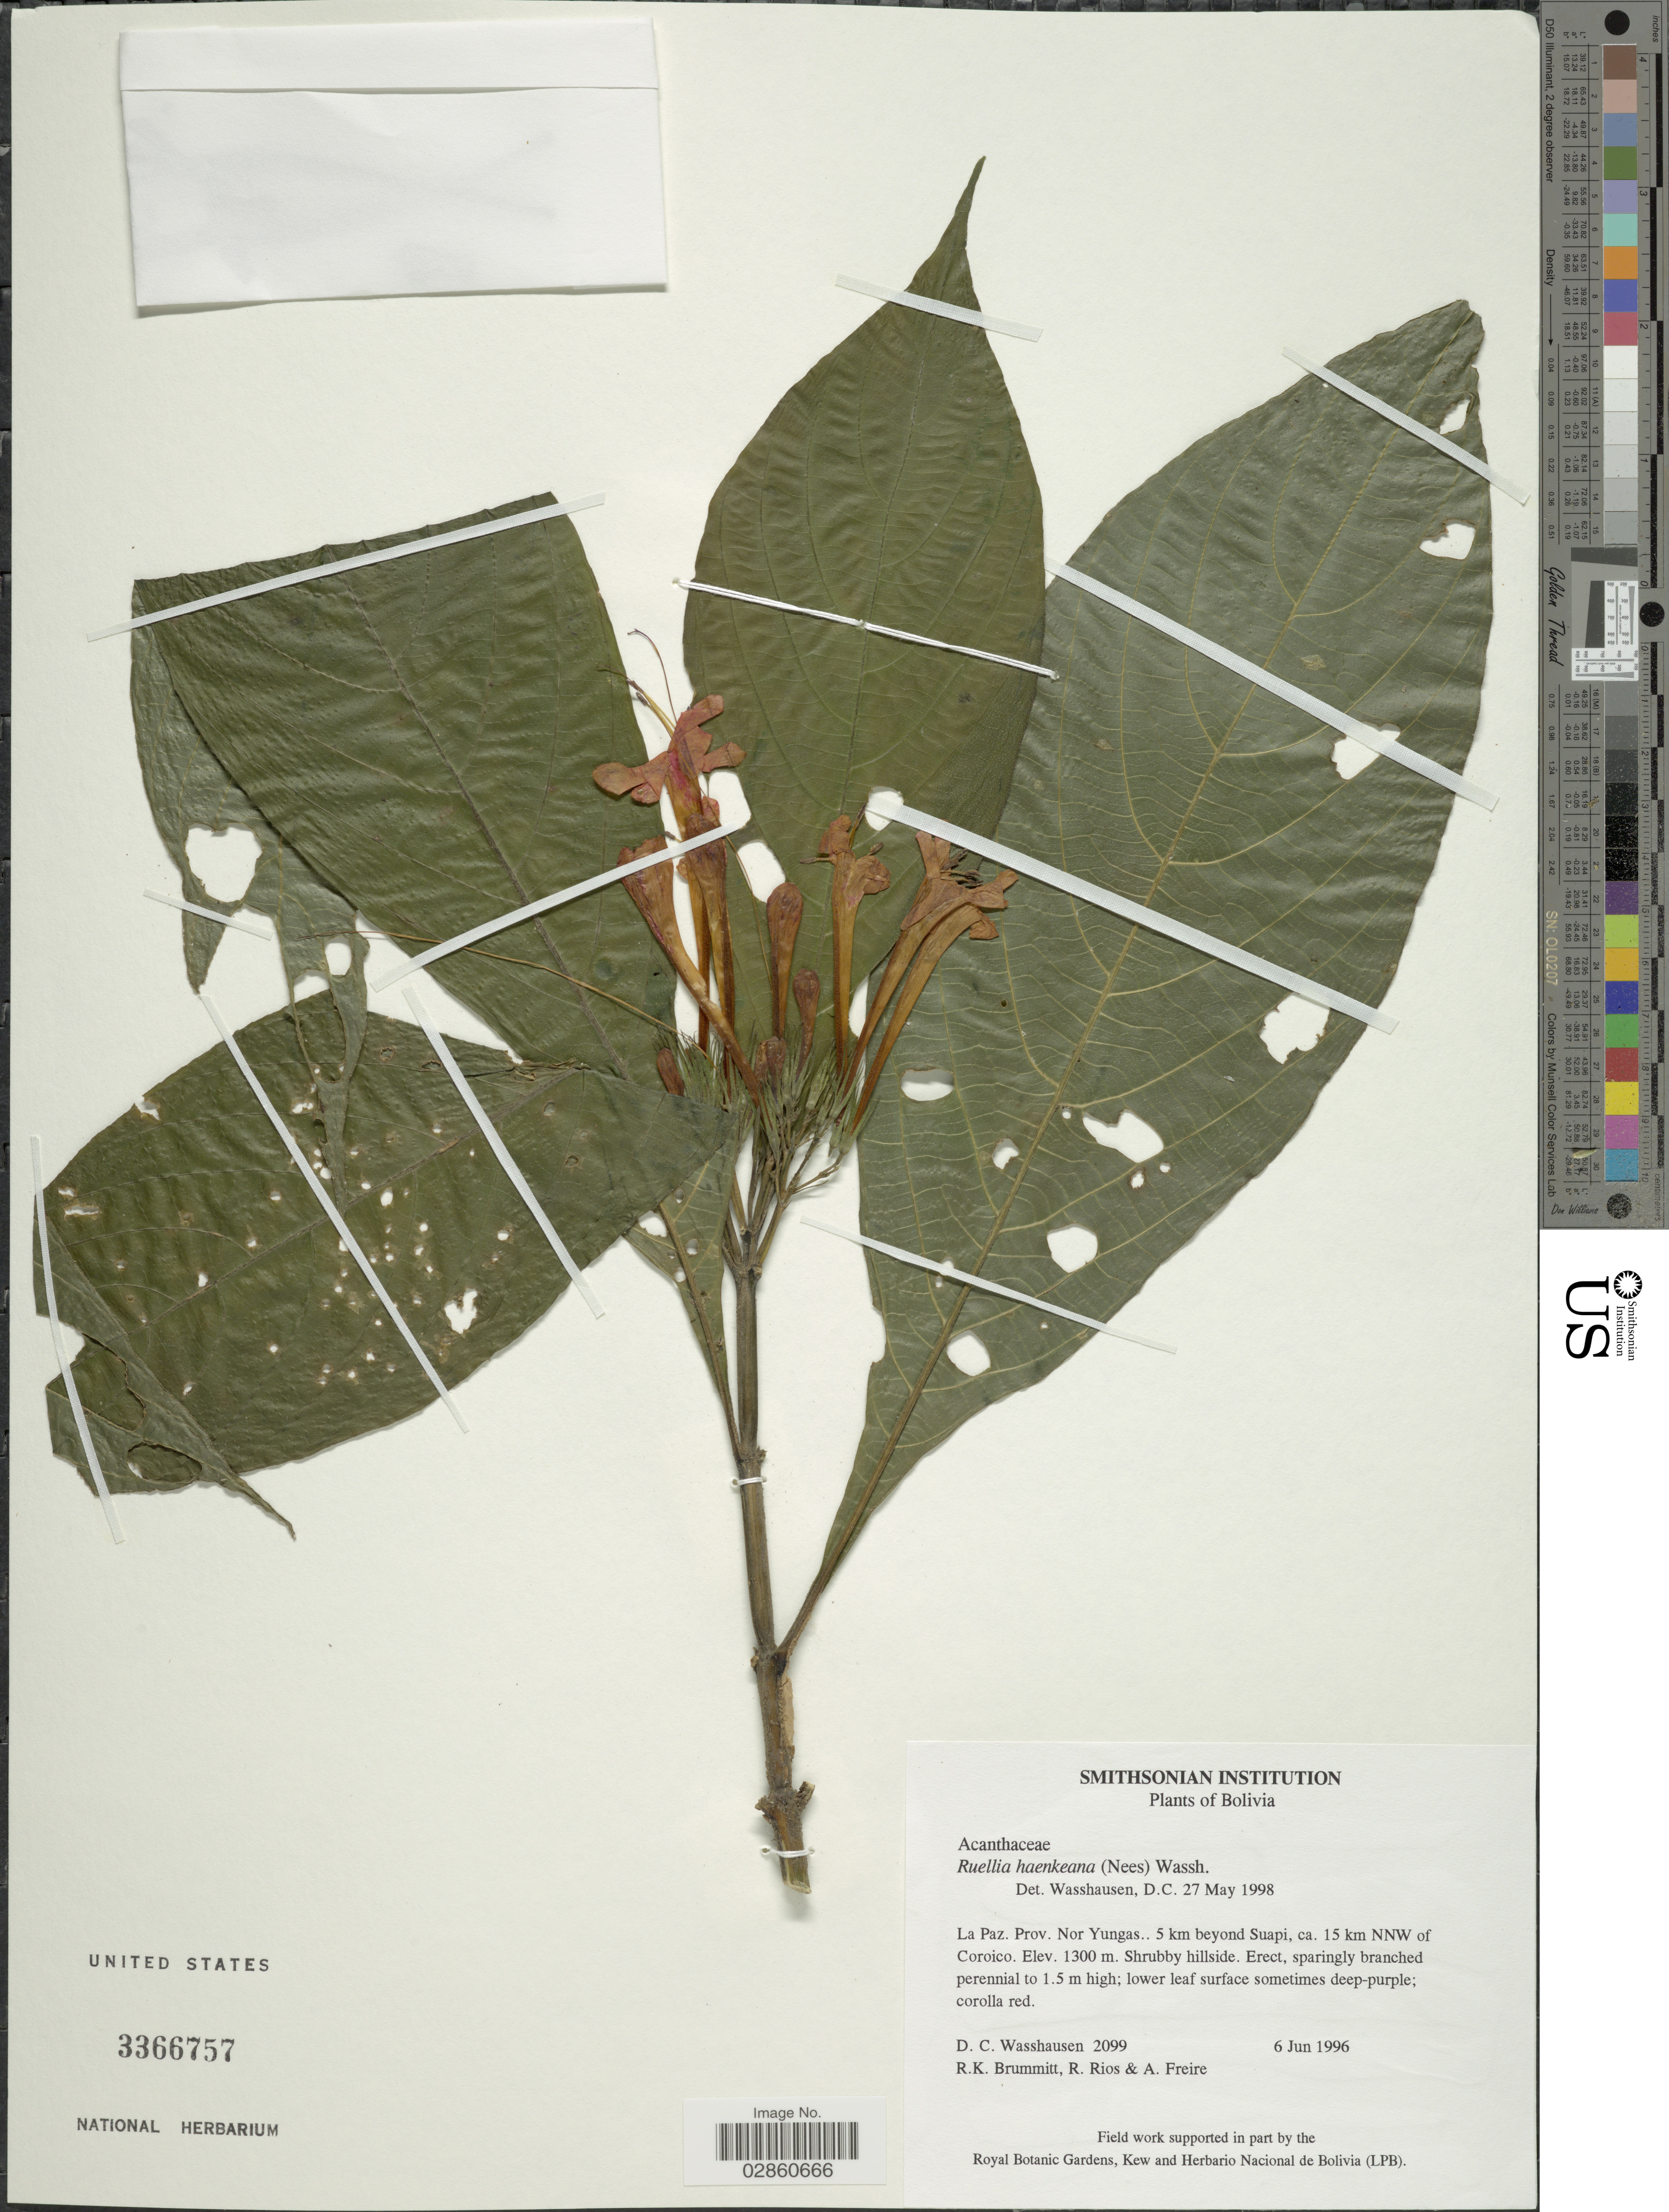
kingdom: Plantae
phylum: Tracheophyta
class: Magnoliopsida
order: Lamiales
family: Acanthaceae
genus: Ruellia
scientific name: Ruellia haenkeana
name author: (Nees) Wassh.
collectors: D. C. Wasshausen, R. K. Brummitt, R. Rios & A. Freire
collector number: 2099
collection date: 1996-06-06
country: Bolivia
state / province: La Paz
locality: La Paz. Prov. Nor Yungas. 5 km beyond Suapi, ca. 15 km NNW of Coroico.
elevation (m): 1300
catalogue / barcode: US 3366757